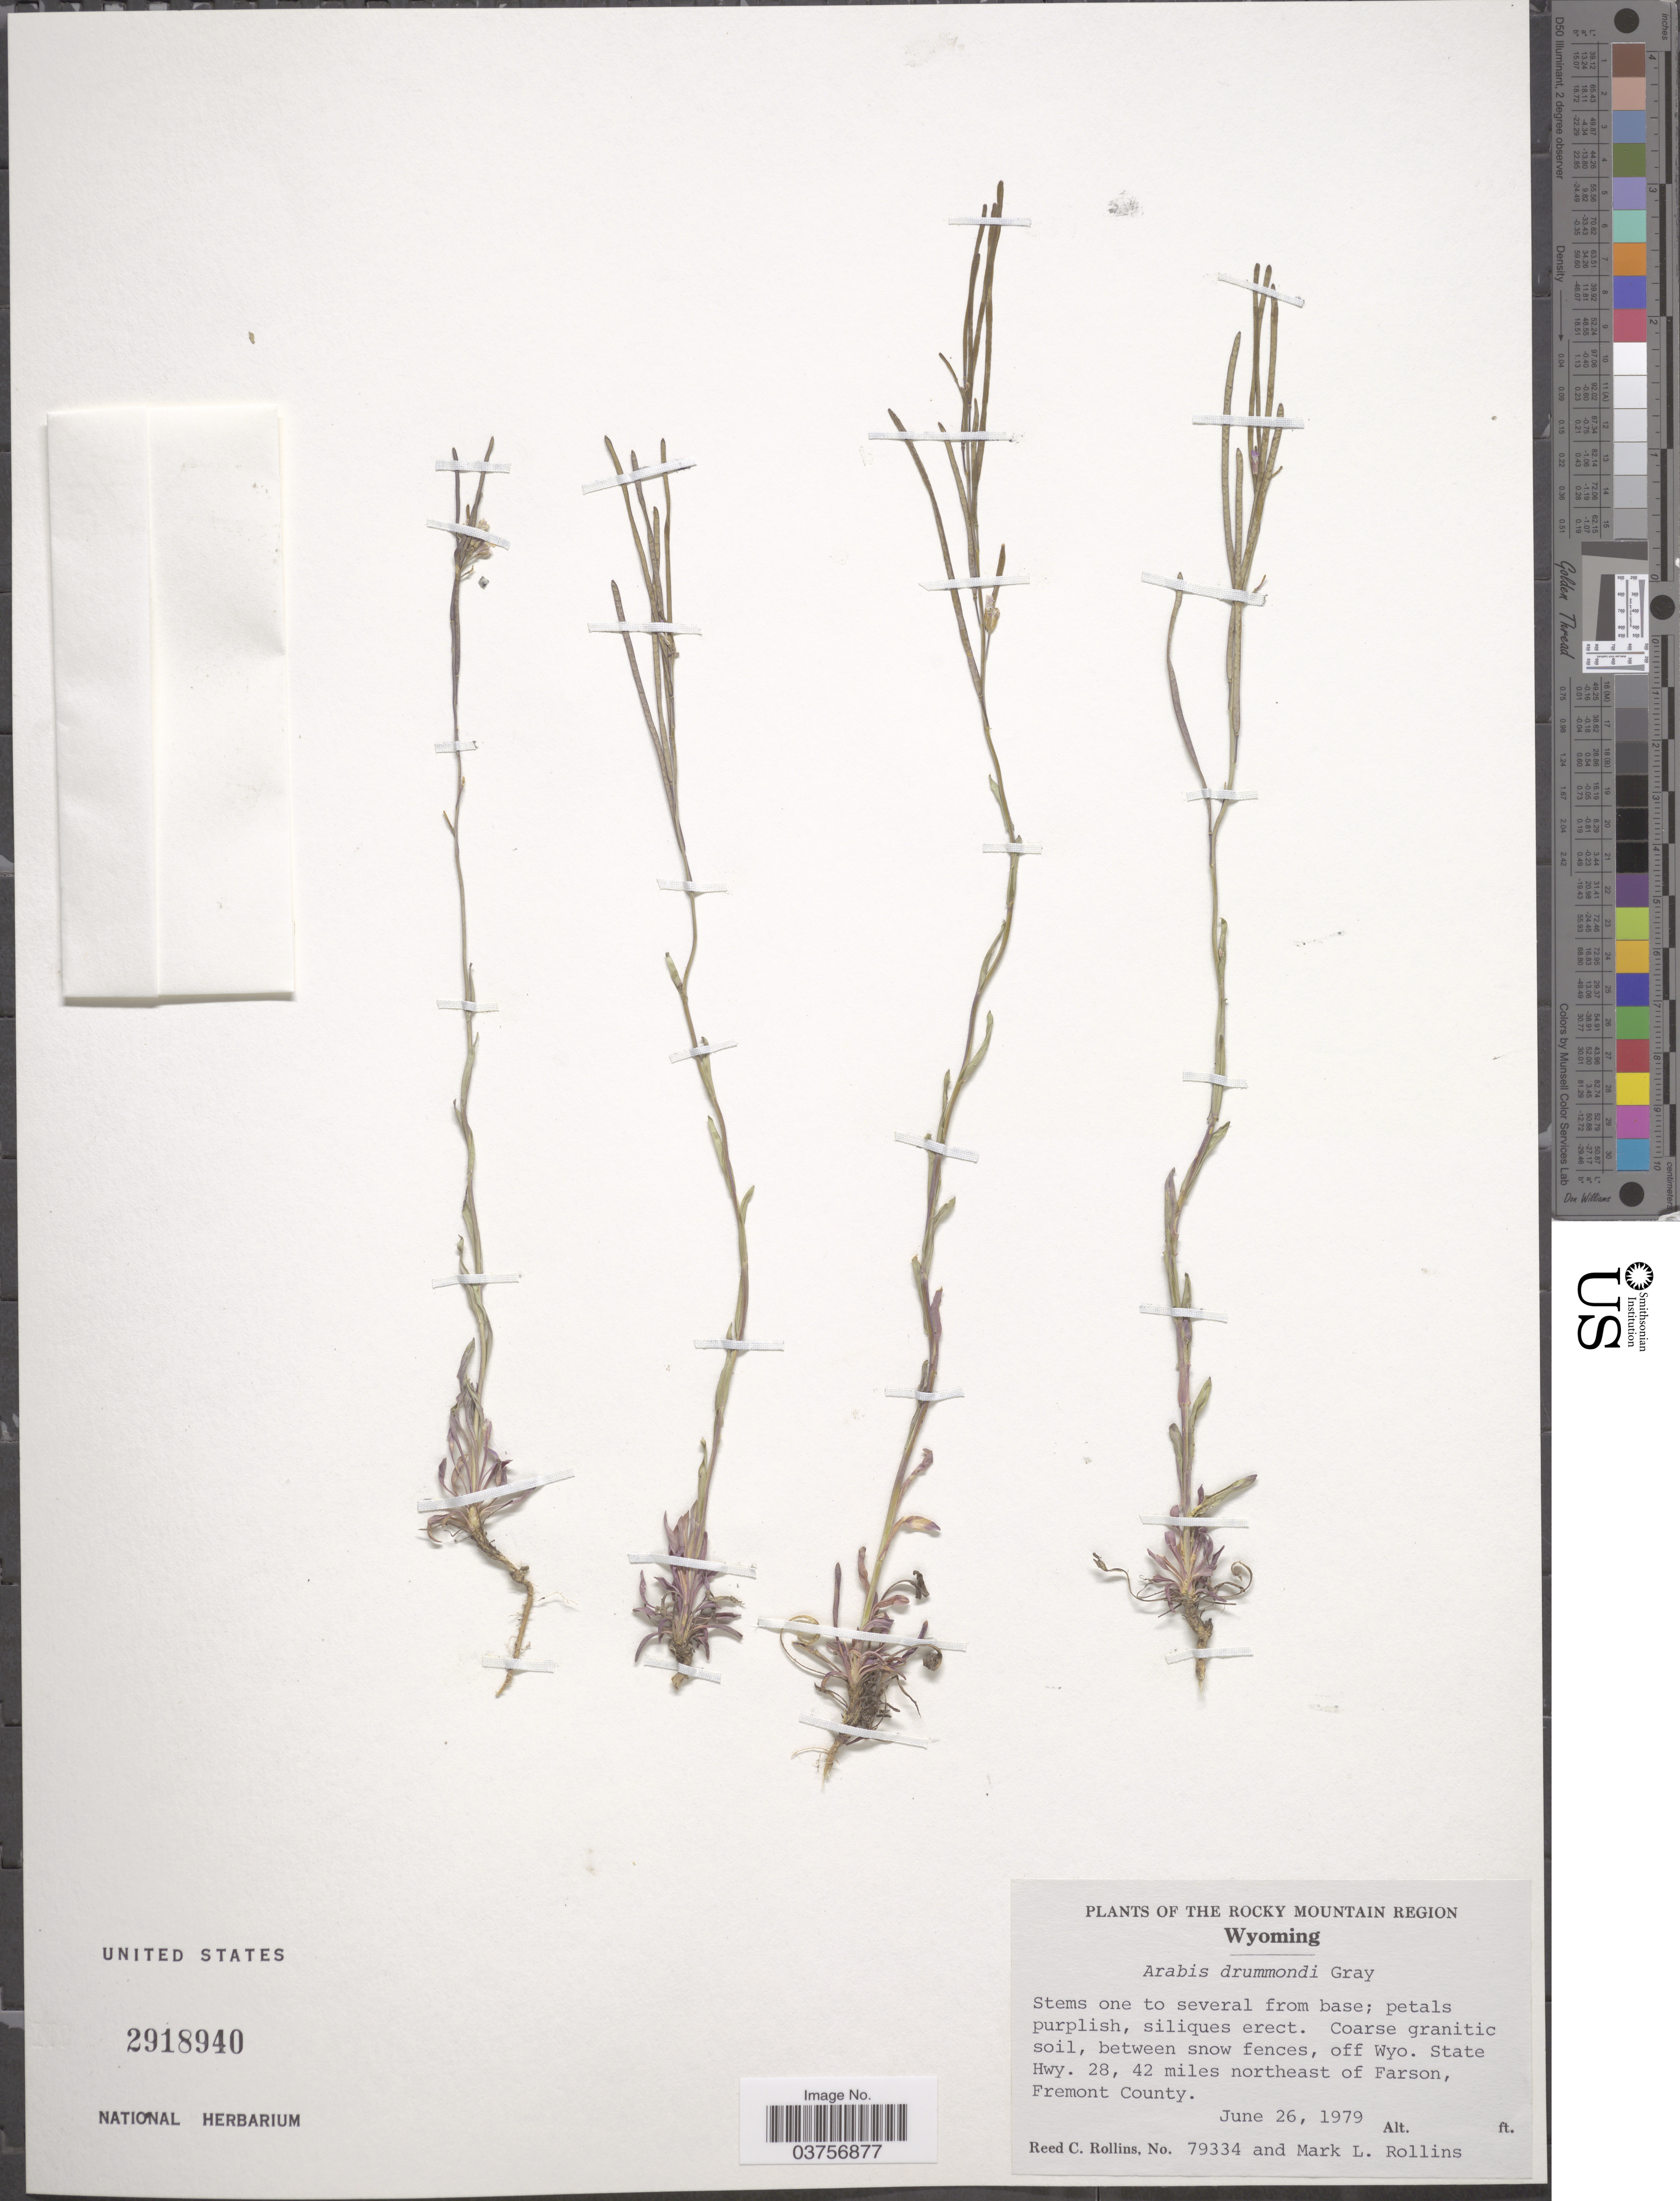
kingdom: Plantae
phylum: Tracheophyta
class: Magnoliopsida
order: Brassicales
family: Brassicaceae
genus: Arabis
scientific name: Arabis drummondii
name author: A. Gray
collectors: R. C. Rollins & M. Rollins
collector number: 79334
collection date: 1979-06-26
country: United States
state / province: Wyoming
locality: The Rocky Mountain Region. Coarse granitic soil, between snow fences, off Wyo. State Hwy. 28, 42 miles northeast of Farson, Fremont County.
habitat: coarse granitic soil, between snow fences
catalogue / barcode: US 2918940